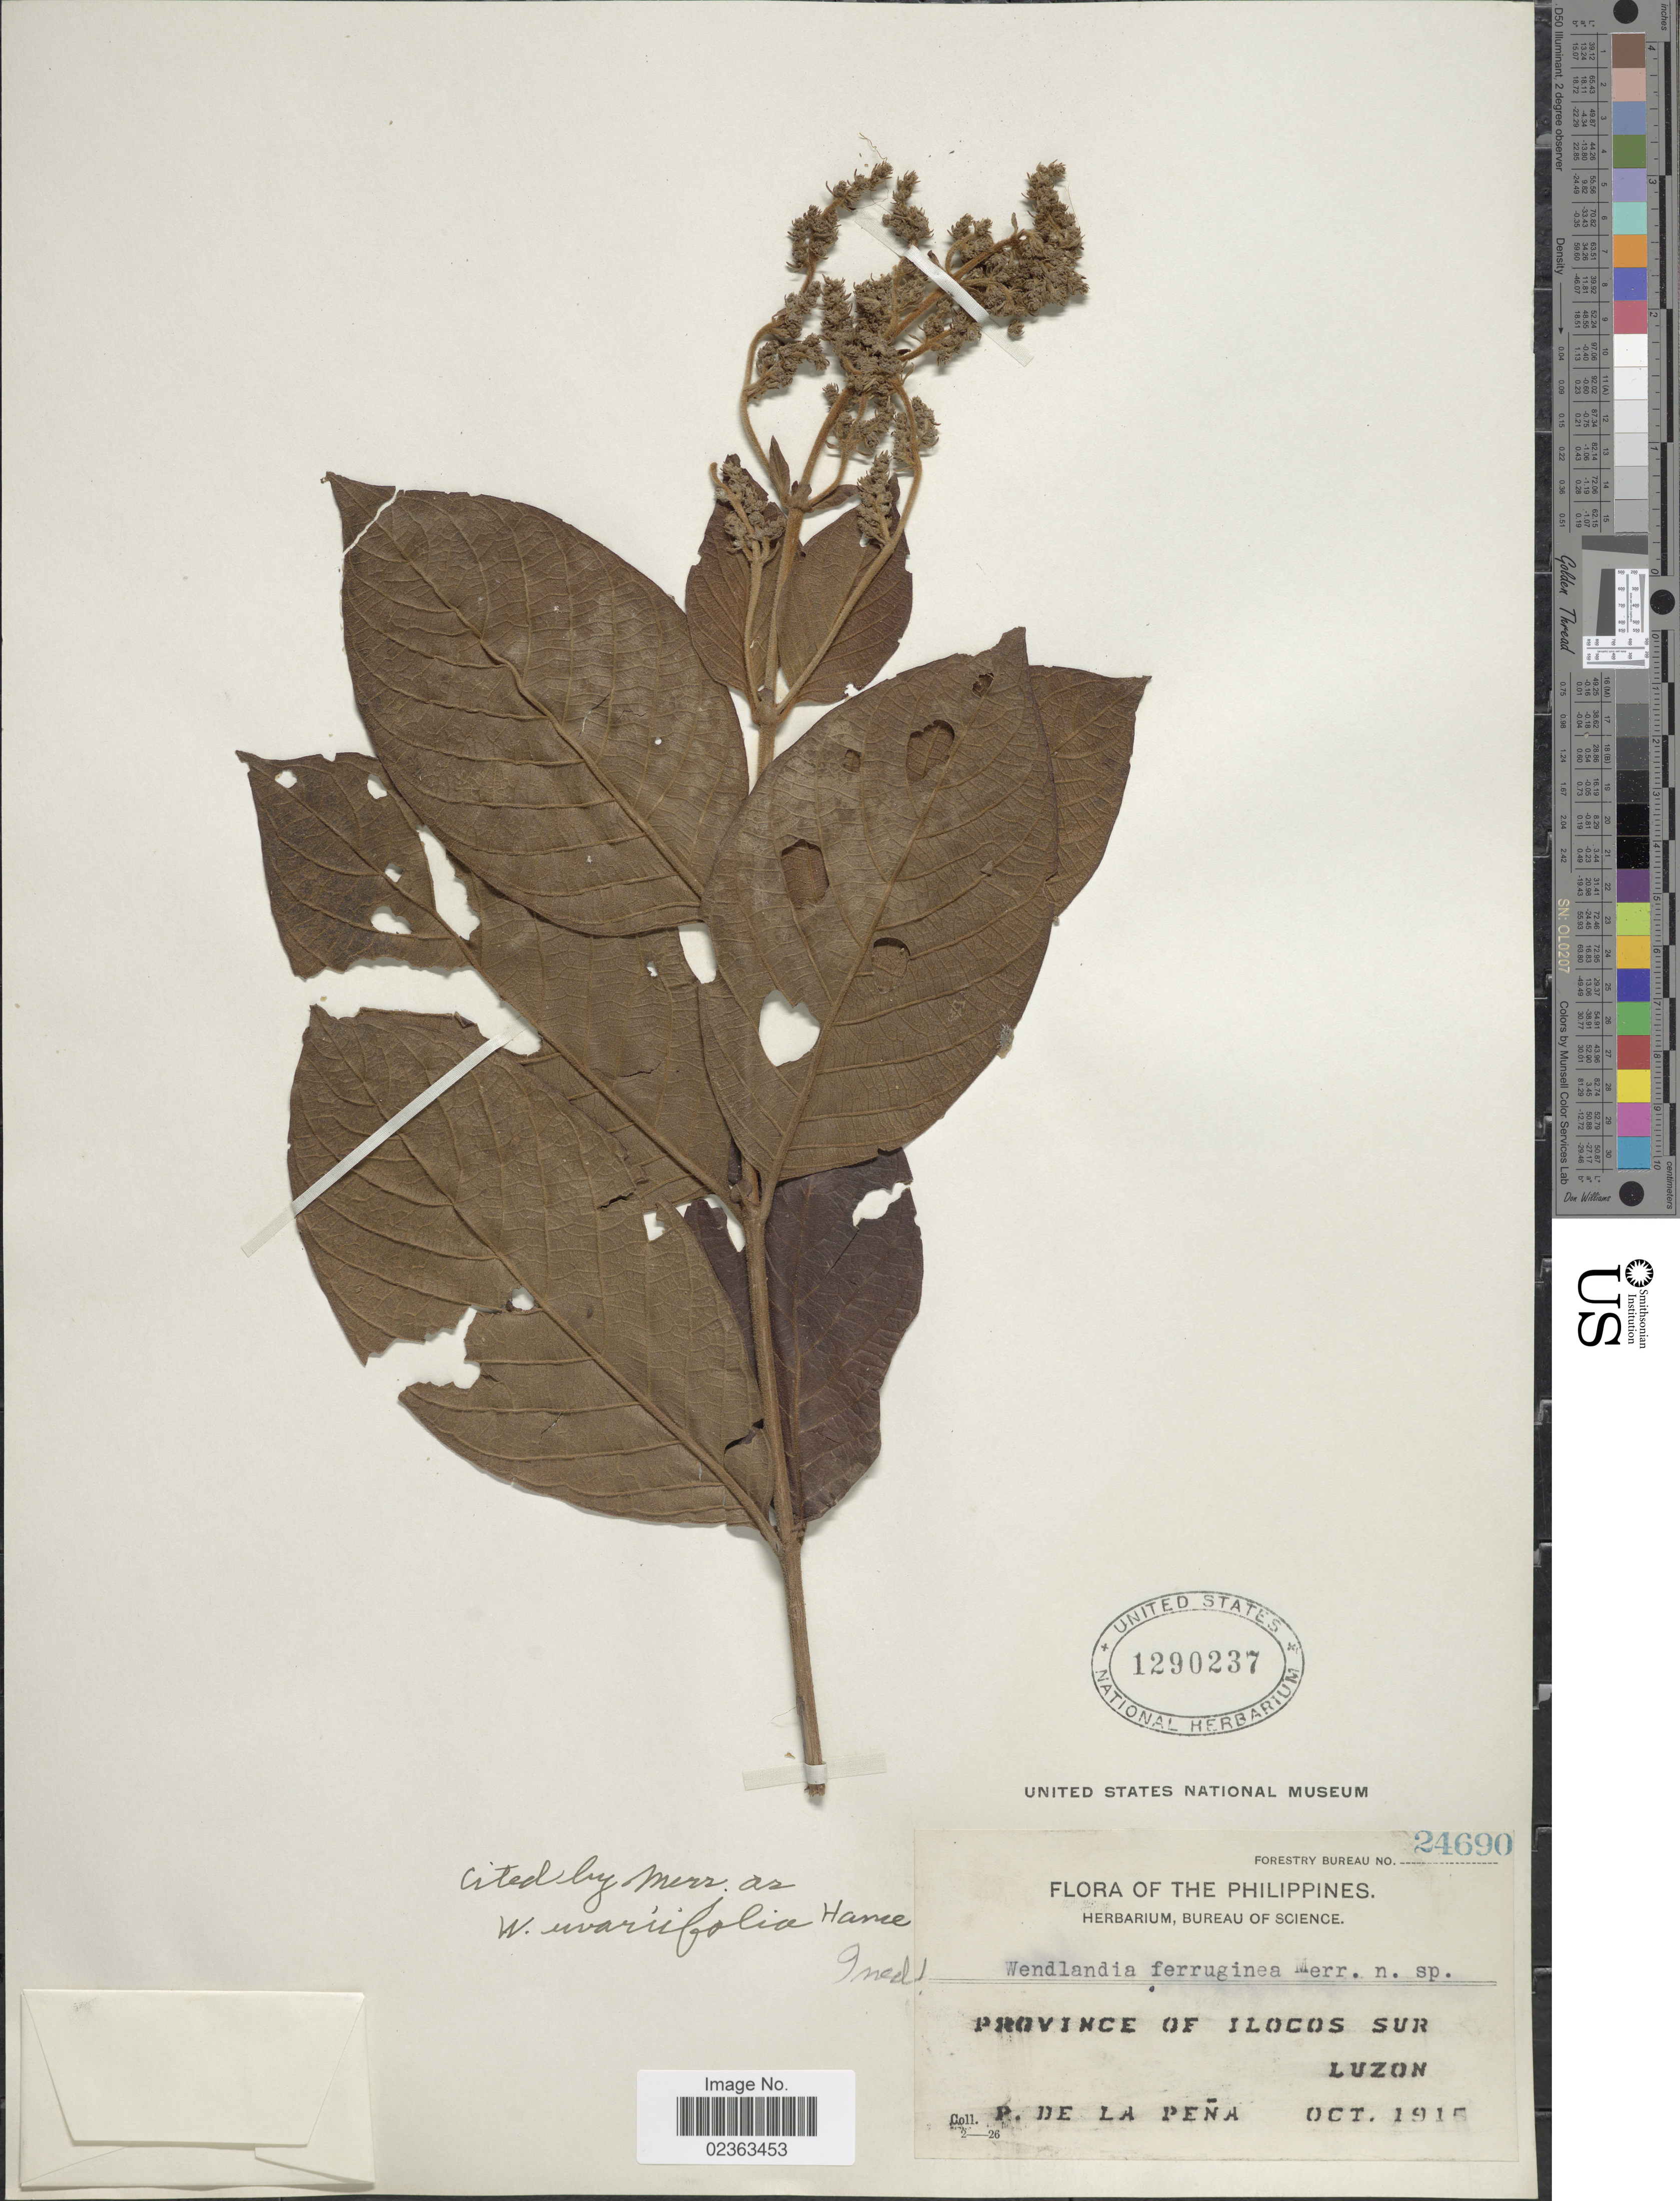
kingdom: Plantae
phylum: Tracheophyta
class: Magnoliopsida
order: Gentianales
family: Rubiaceae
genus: Wendlandia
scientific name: Wendlandia uvariifolia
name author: Hance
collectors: P. Peña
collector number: Forestry Bureau 24690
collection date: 1915-10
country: Philippines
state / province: Ilocos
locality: Province of Ilocos Sur Luzon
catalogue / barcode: US 1290237